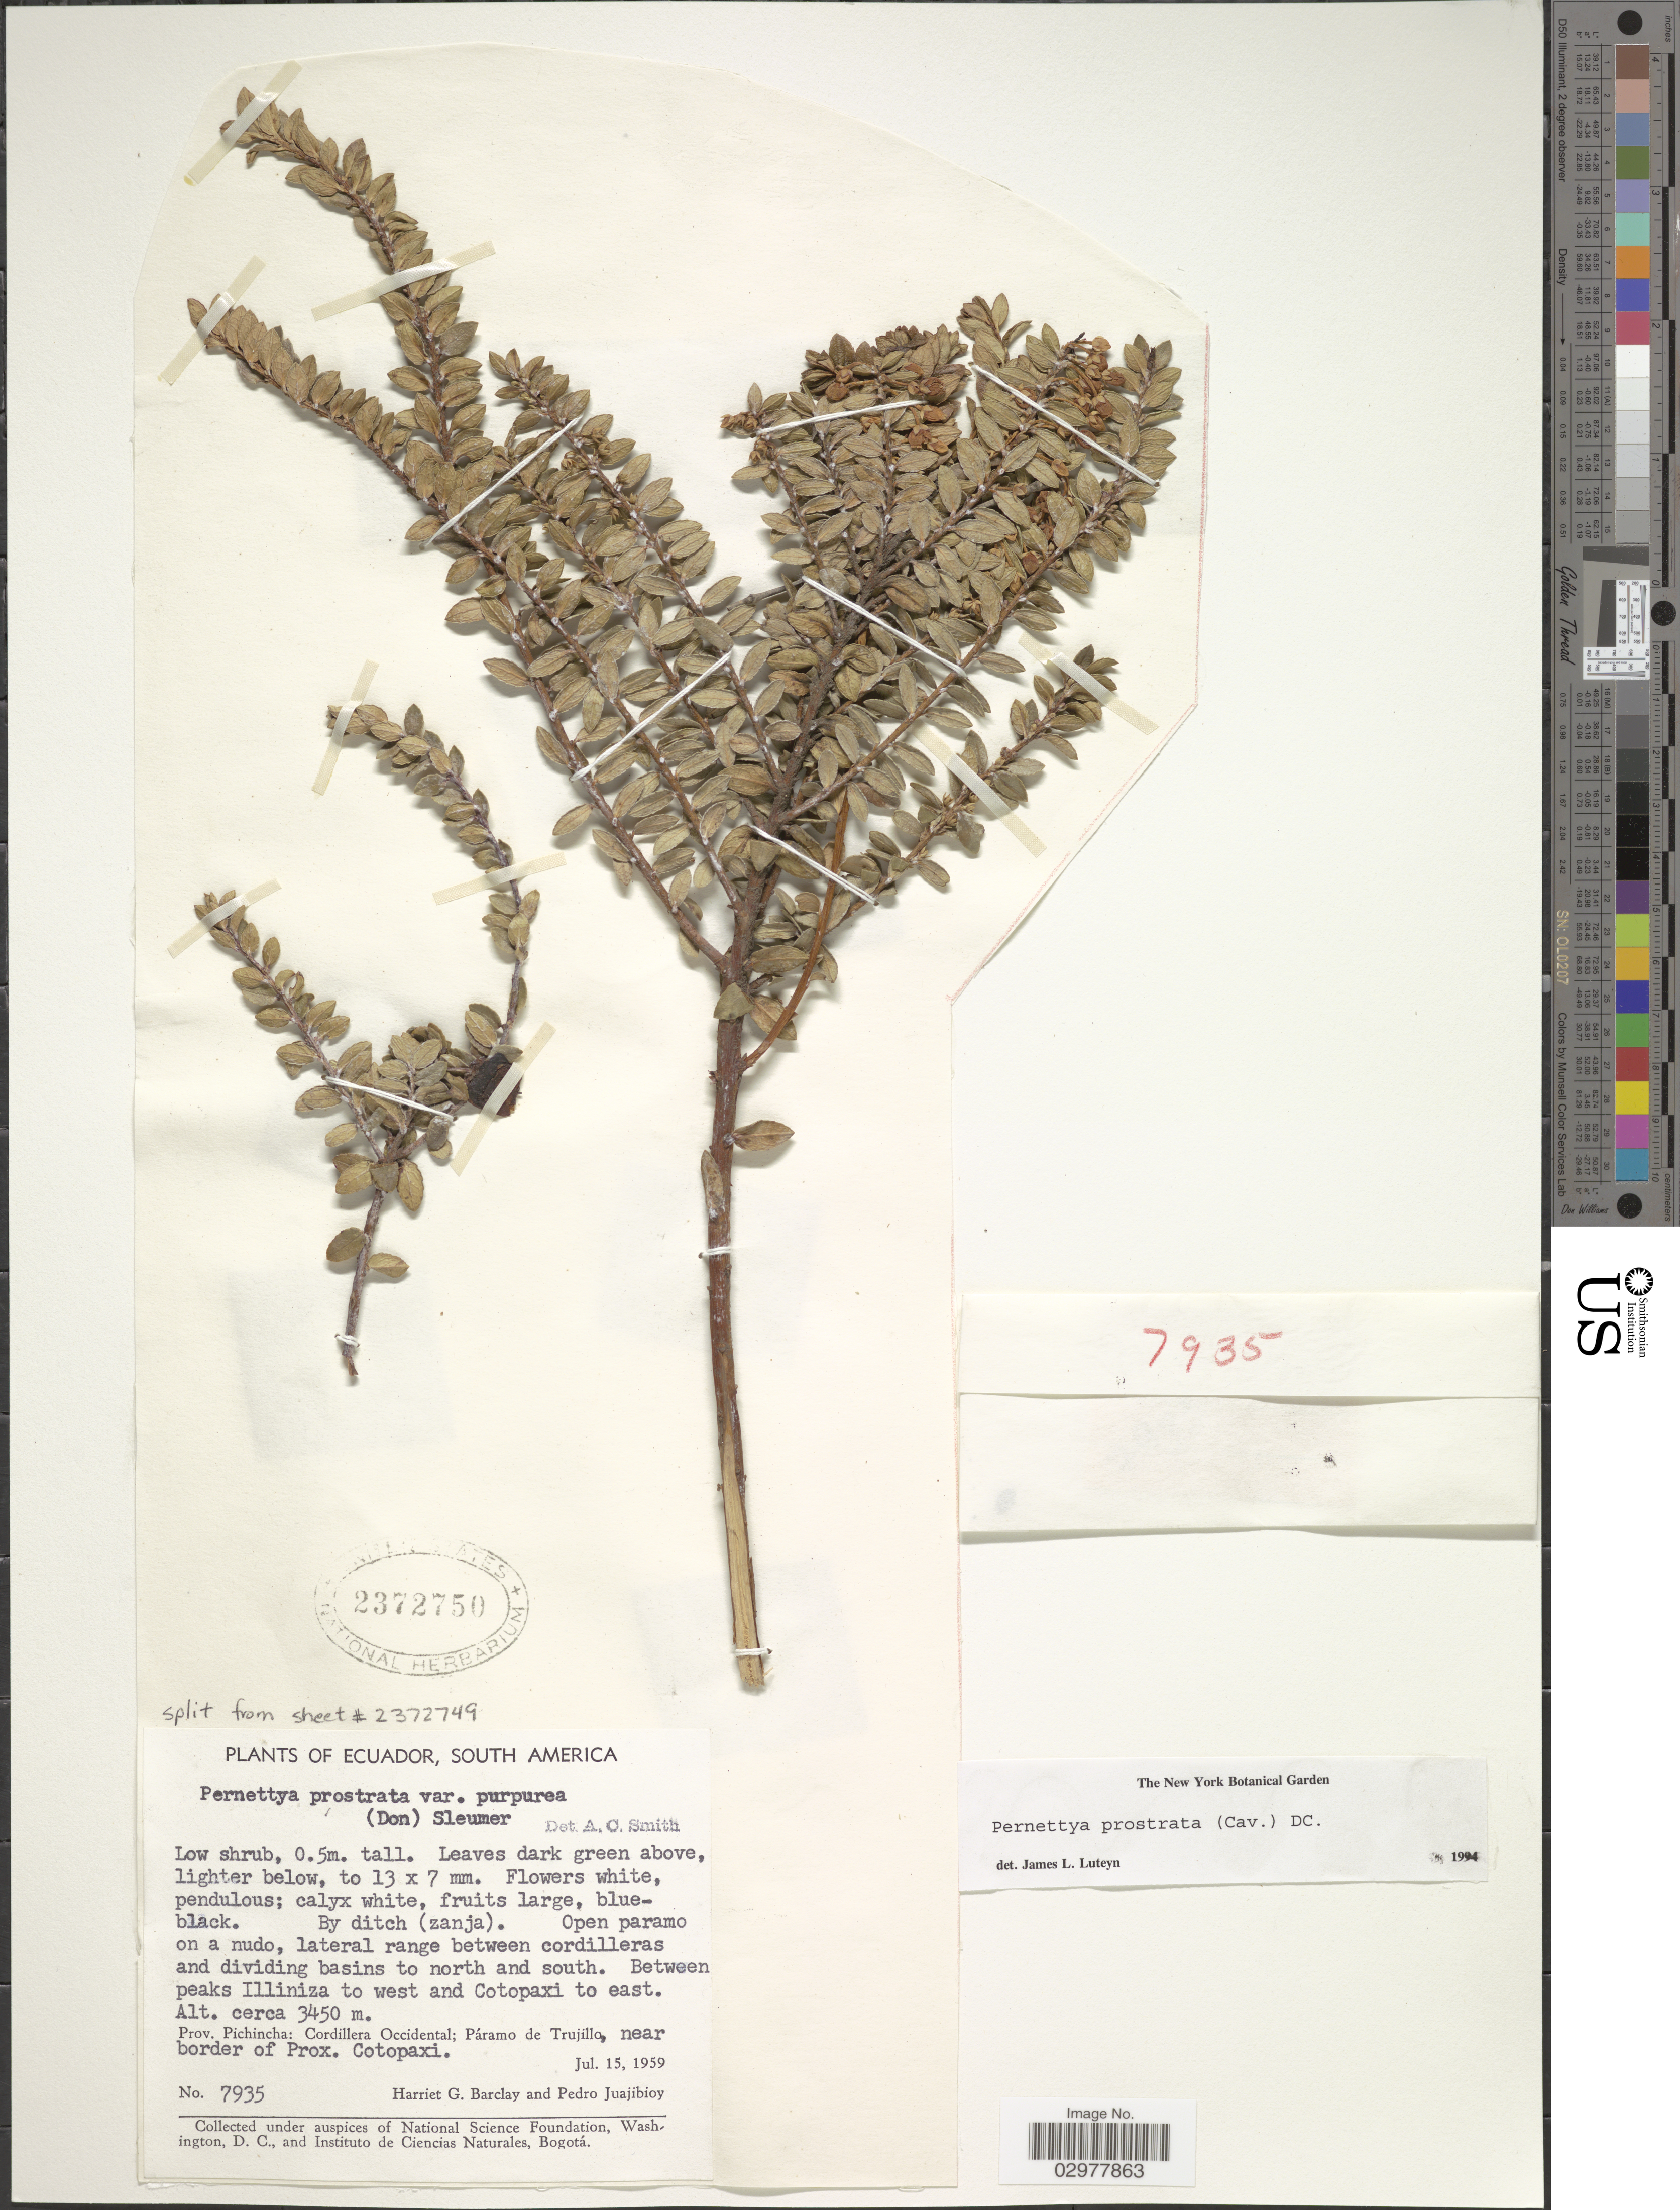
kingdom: Plantae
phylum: Tracheophyta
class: Magnoliopsida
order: Ericales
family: Ericaceae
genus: Pernettya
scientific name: Pernettya prostrata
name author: (Cav.) DC.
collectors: H. G. Barclay & P. Juajibioy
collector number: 7935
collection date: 1959-07-15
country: Ecuador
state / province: Pichincha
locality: Lateral range between cordilleras and dividing basins to north and south. Between peaks Illiniza to west and Cotopaxi to east. Cordillera Occiddental; Páramo de Trujillo, near border of Prox. Cotopaxi.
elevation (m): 3450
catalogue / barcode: US 2372750